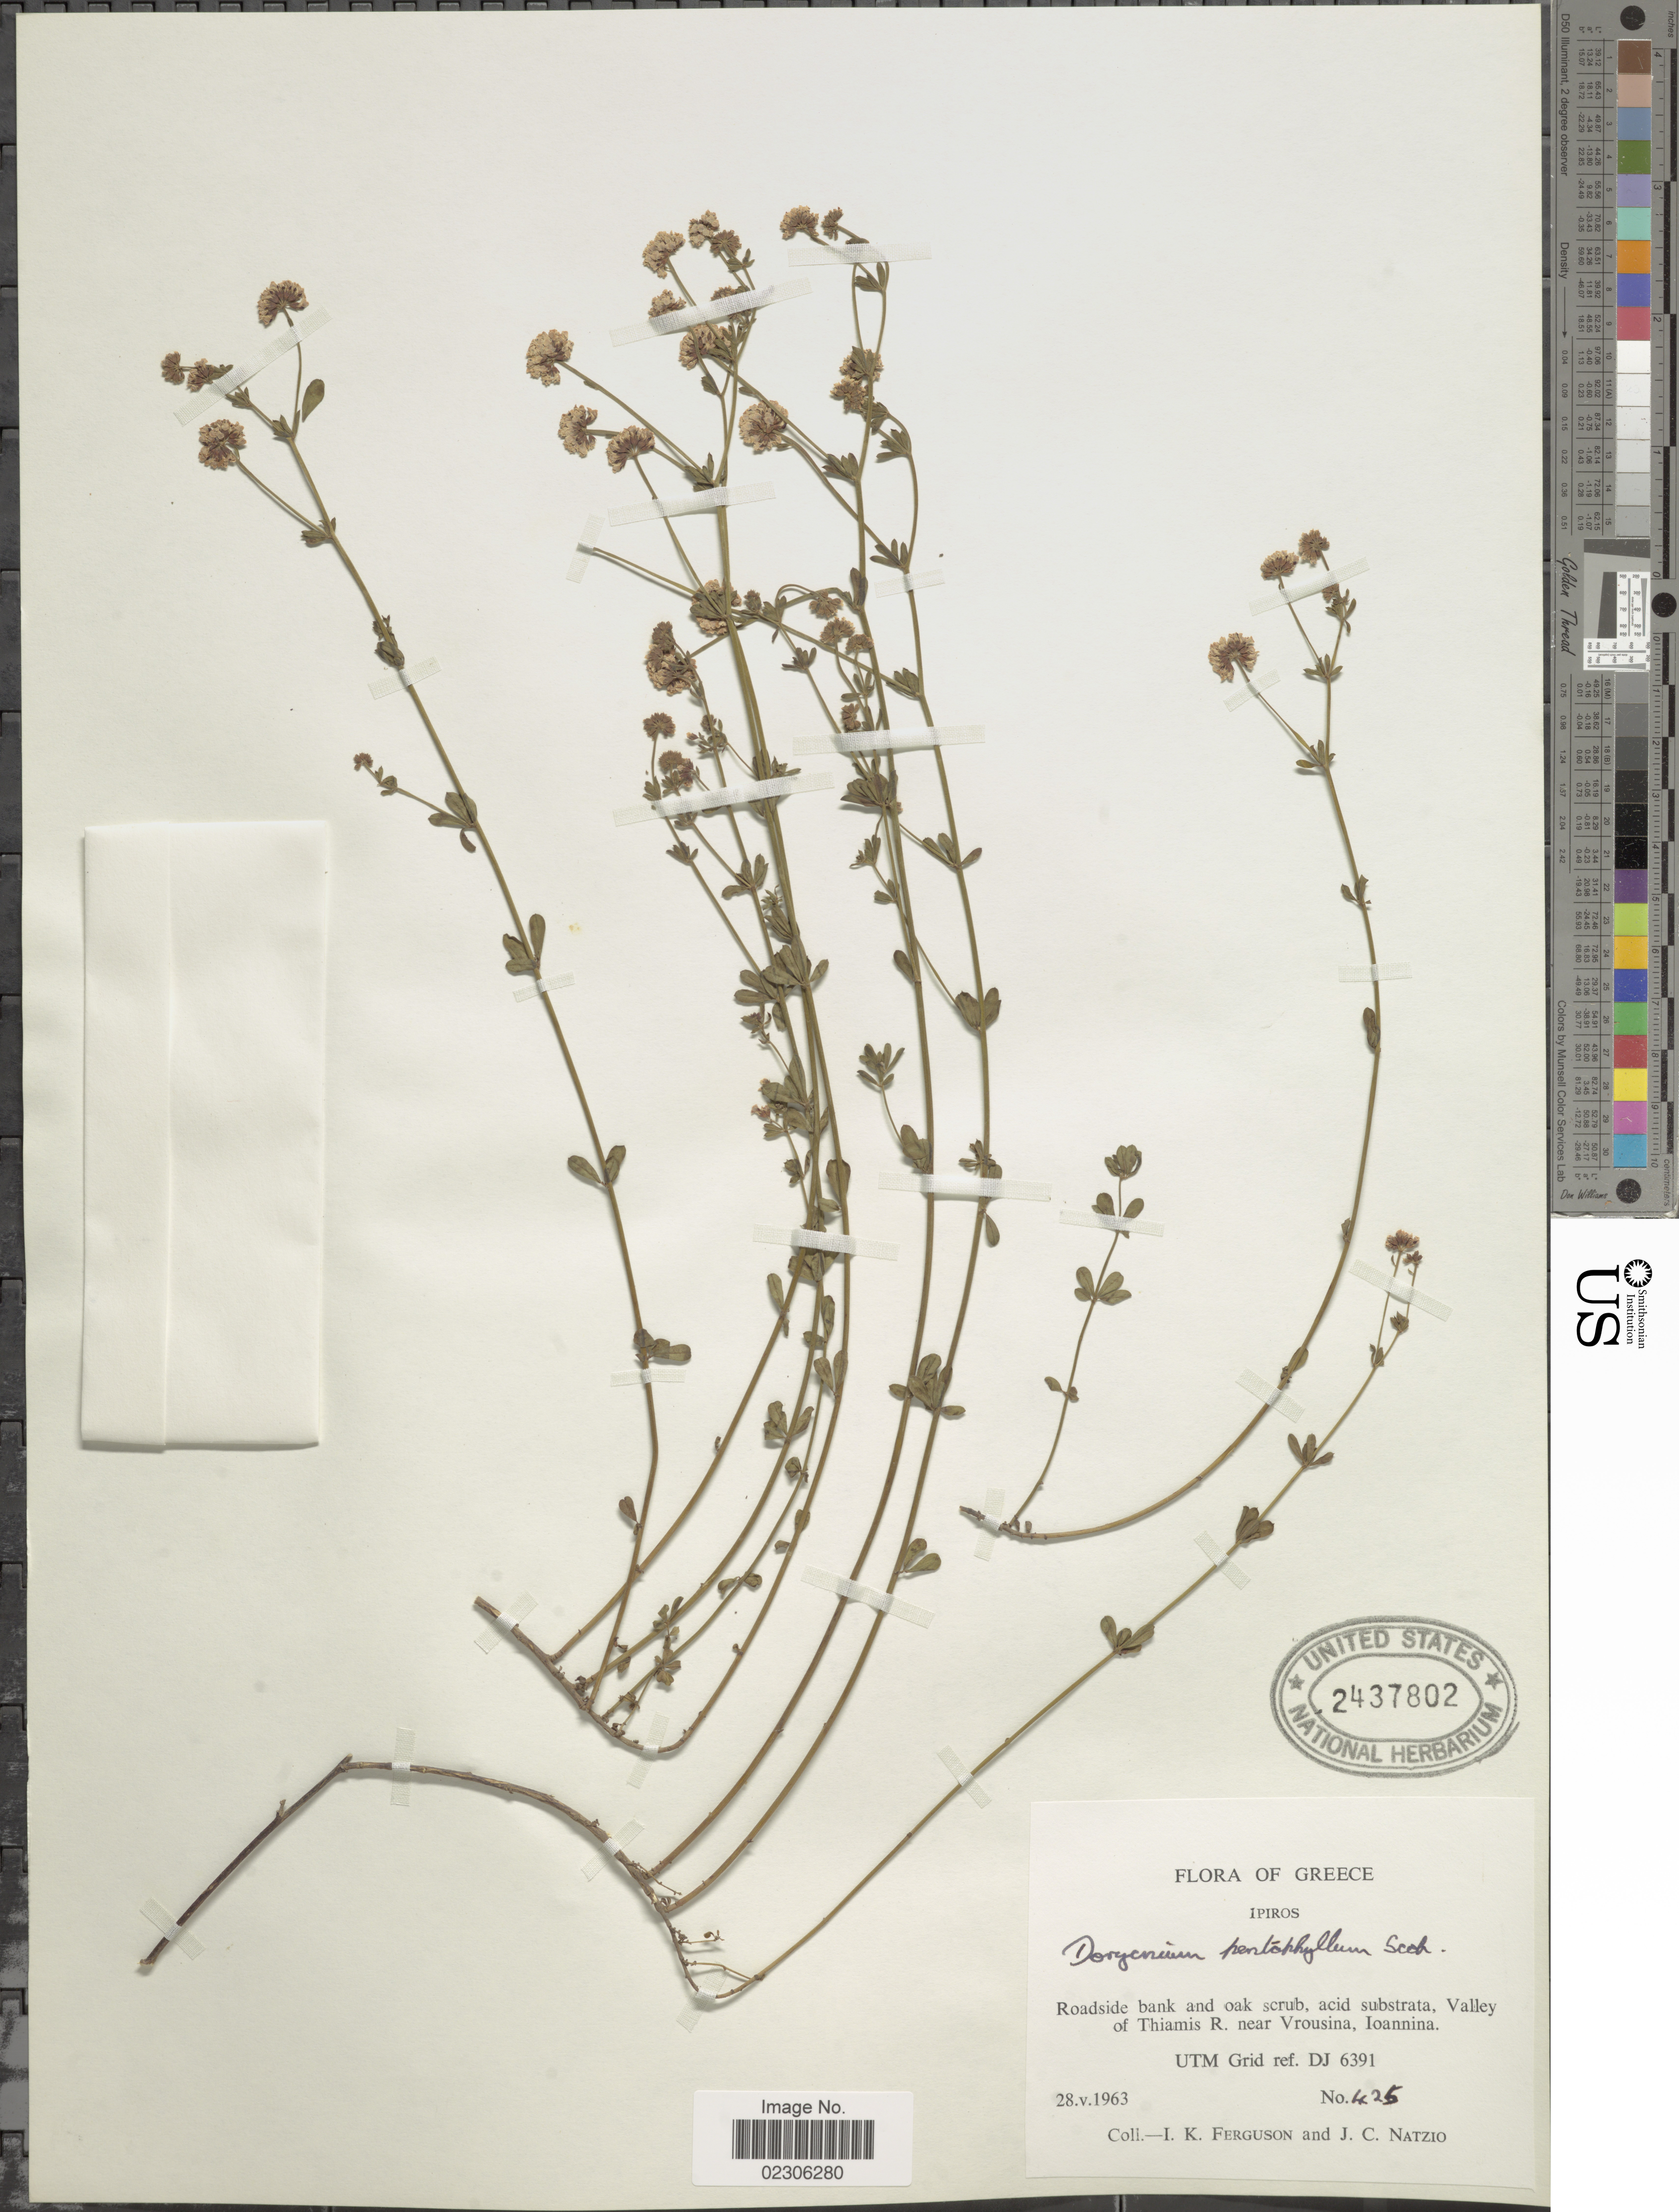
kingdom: Plantae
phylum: Tracheophyta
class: Magnoliopsida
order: Fabales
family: Fabaceae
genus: Dorycnium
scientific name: Dorycnium pentaphyllum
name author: Scop.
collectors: I. K. Ferguson & J. Natzio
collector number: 425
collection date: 1963-05-28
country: Greece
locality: Ipiros, Roadside bank and oak scrub, acid substrata, Valley of Thiamis R. near Vrousina, Ioannina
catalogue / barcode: US 2437802